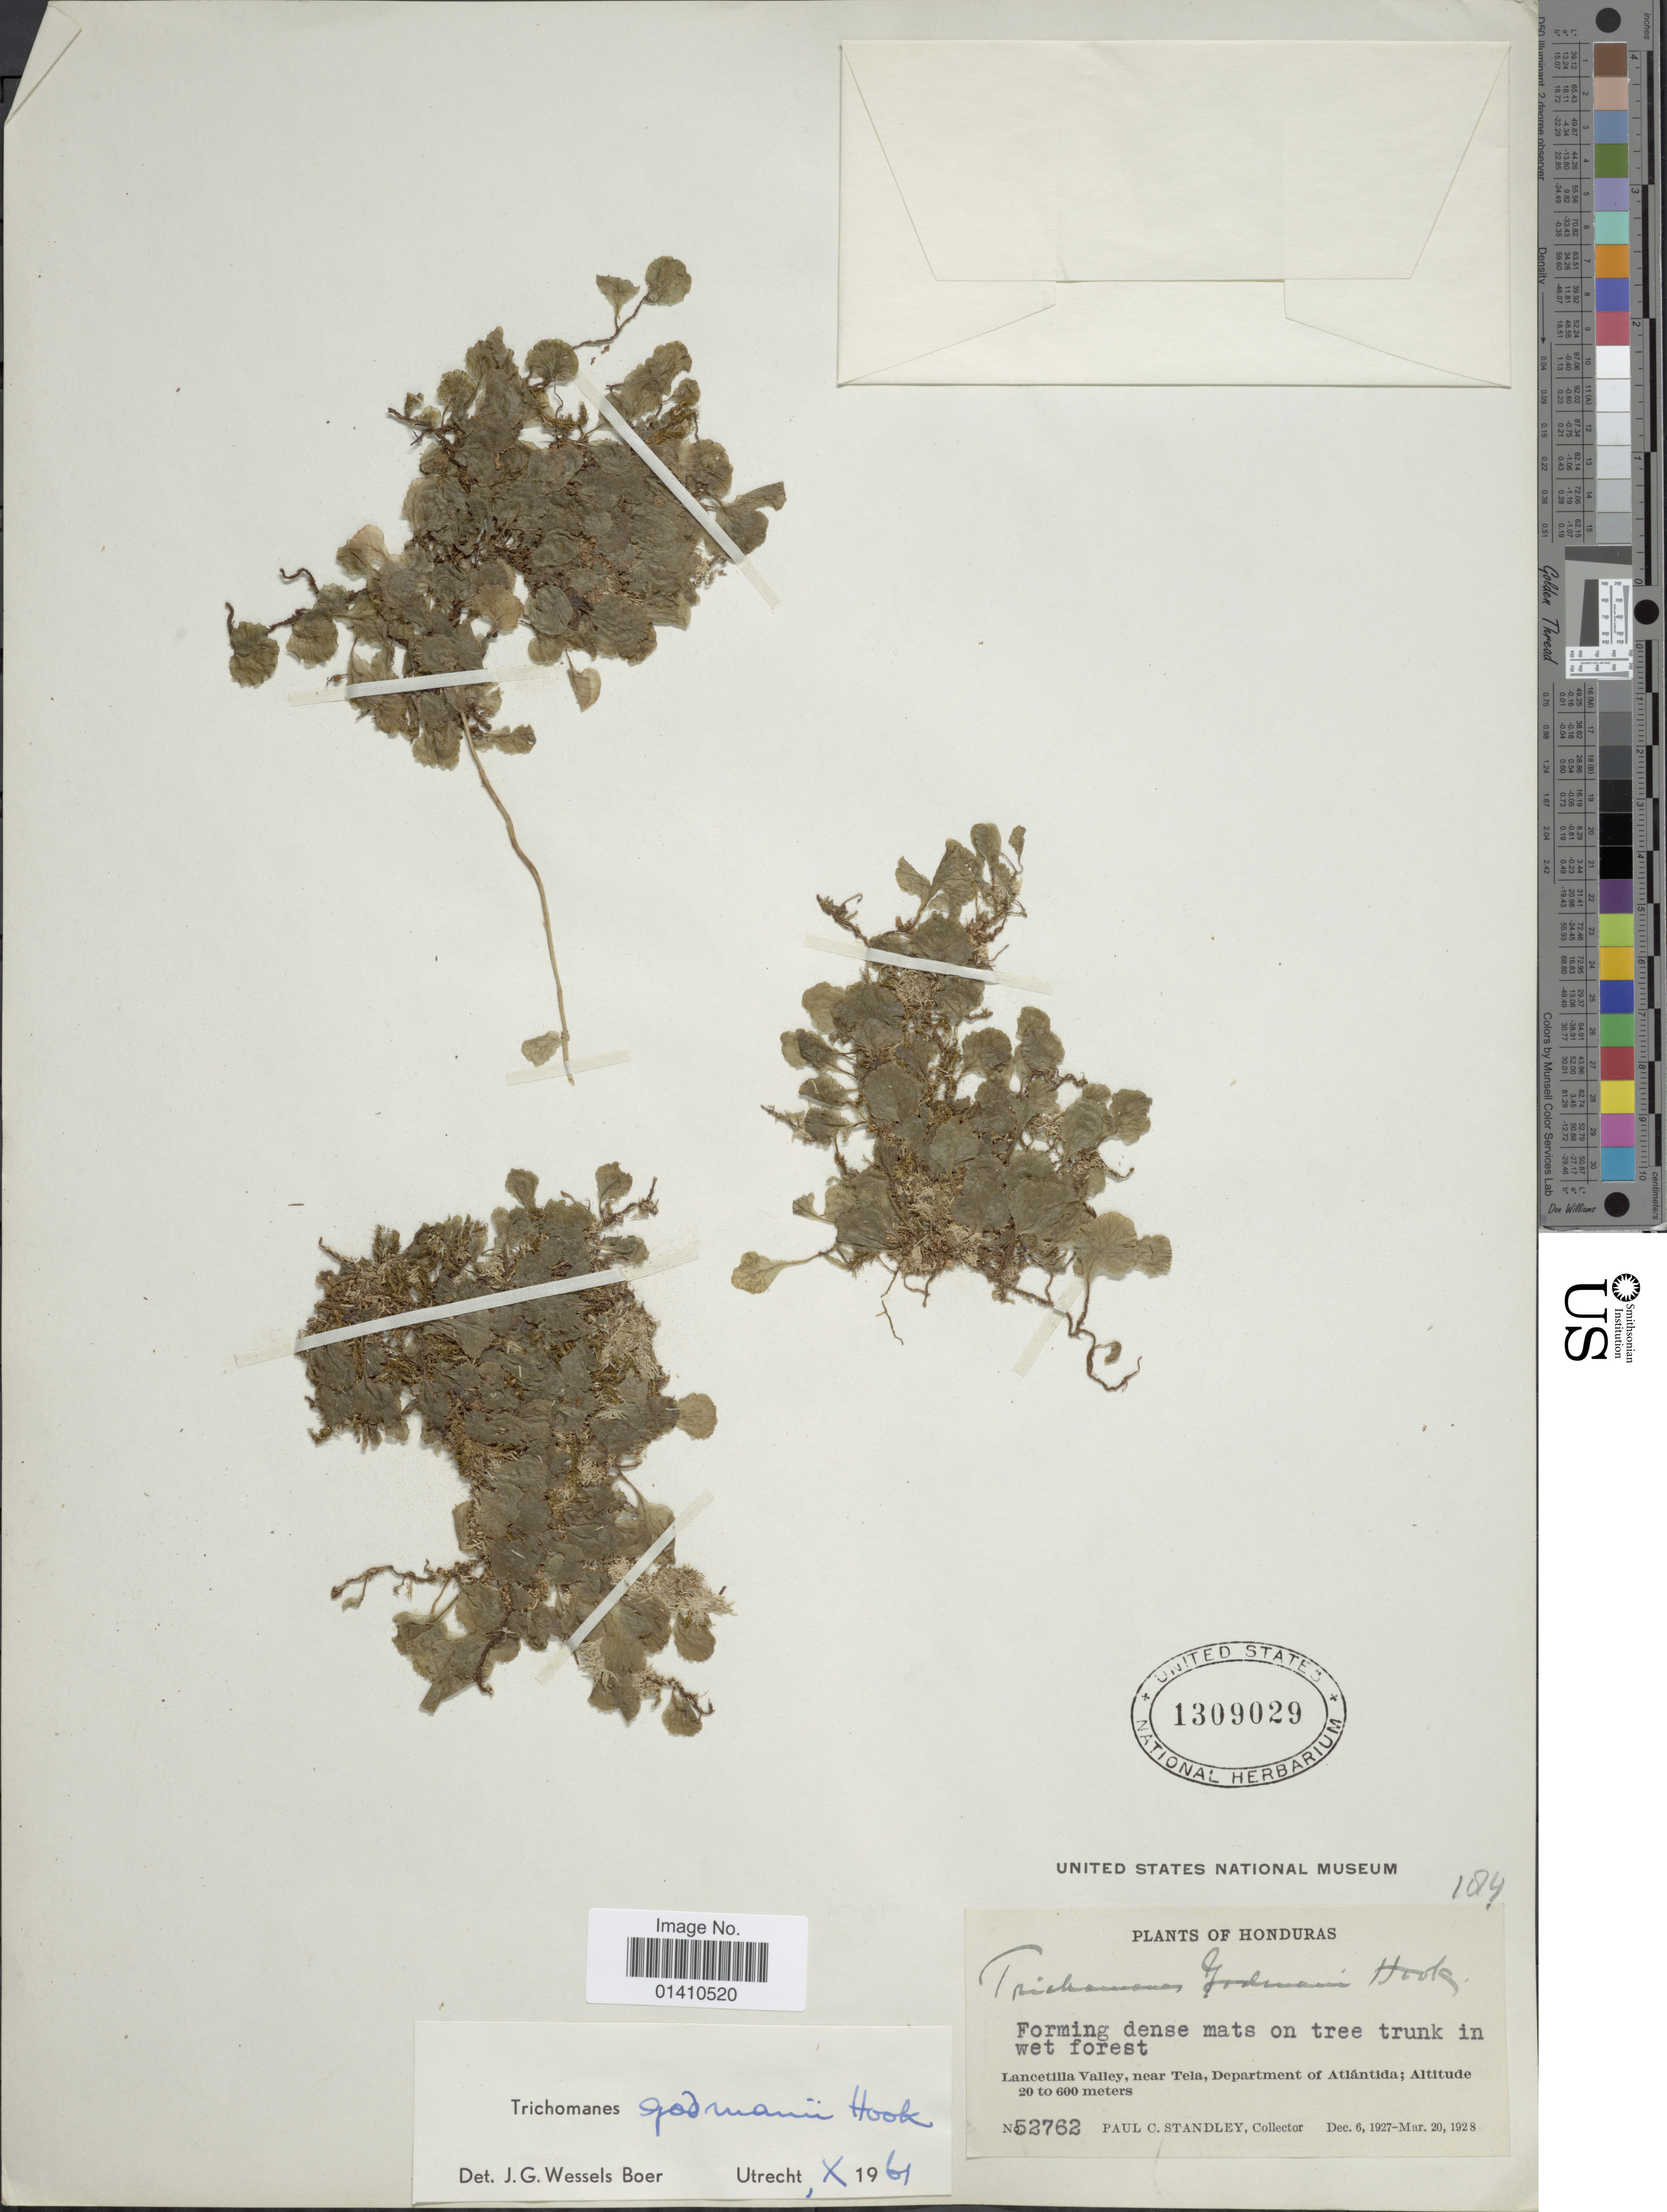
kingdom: Plantae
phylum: Tracheophyta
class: Polypodiopsida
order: Hymenophyllales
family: Hymenophyllaceae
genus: Didymoglossum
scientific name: Didymoglossum godmanii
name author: (Hook. ex Baker) Ebihara & Dubuisson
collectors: P. C. Standley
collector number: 52762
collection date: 1927-12-06/1928-03-20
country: Honduras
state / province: Atlántida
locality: Lancetilla Valley, near Tela, Department of Atlantida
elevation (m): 20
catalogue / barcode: US 1309029